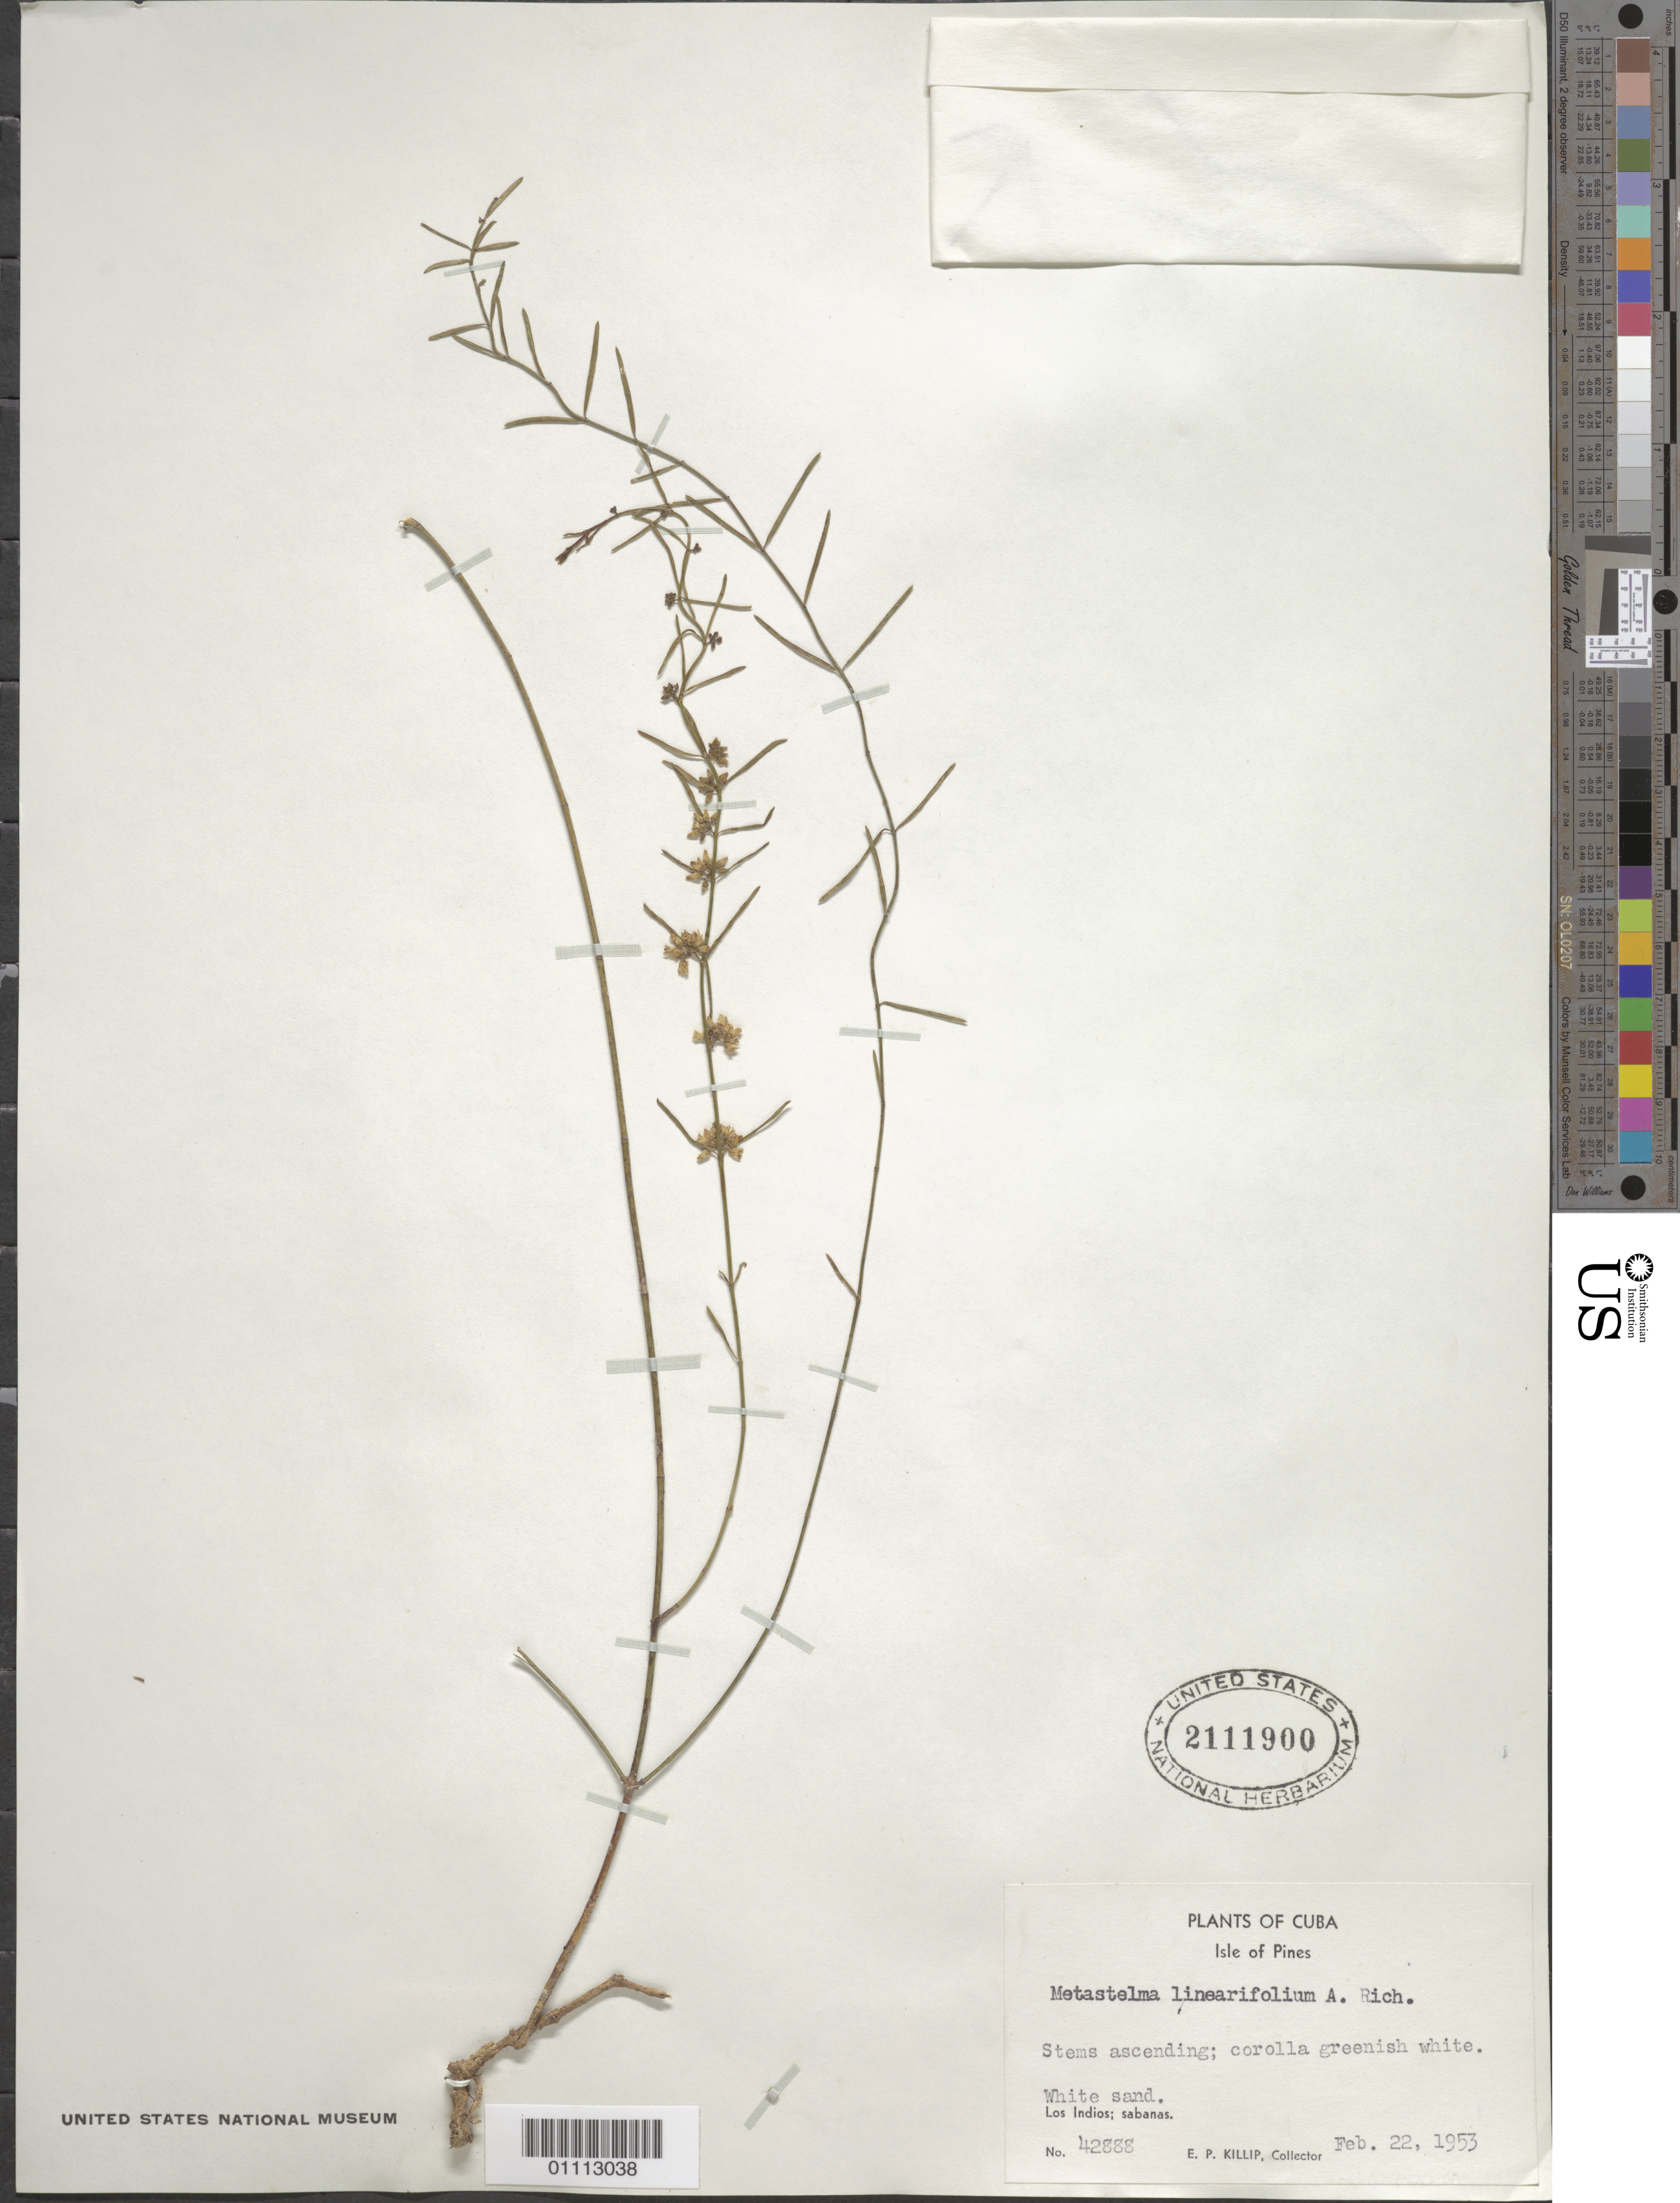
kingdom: Plantae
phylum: Tracheophyta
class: Magnoliopsida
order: Gentianales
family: Apocynaceae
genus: Cynanchum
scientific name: Cynanchum savannarum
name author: Alain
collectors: E. P. Killip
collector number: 42888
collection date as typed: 22 Feb 1953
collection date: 1953-02-22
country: Cuba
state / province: Isla de La Juventud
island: Isla de la Juventud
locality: Los Indios; sabanas White sand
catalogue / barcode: US 2111900